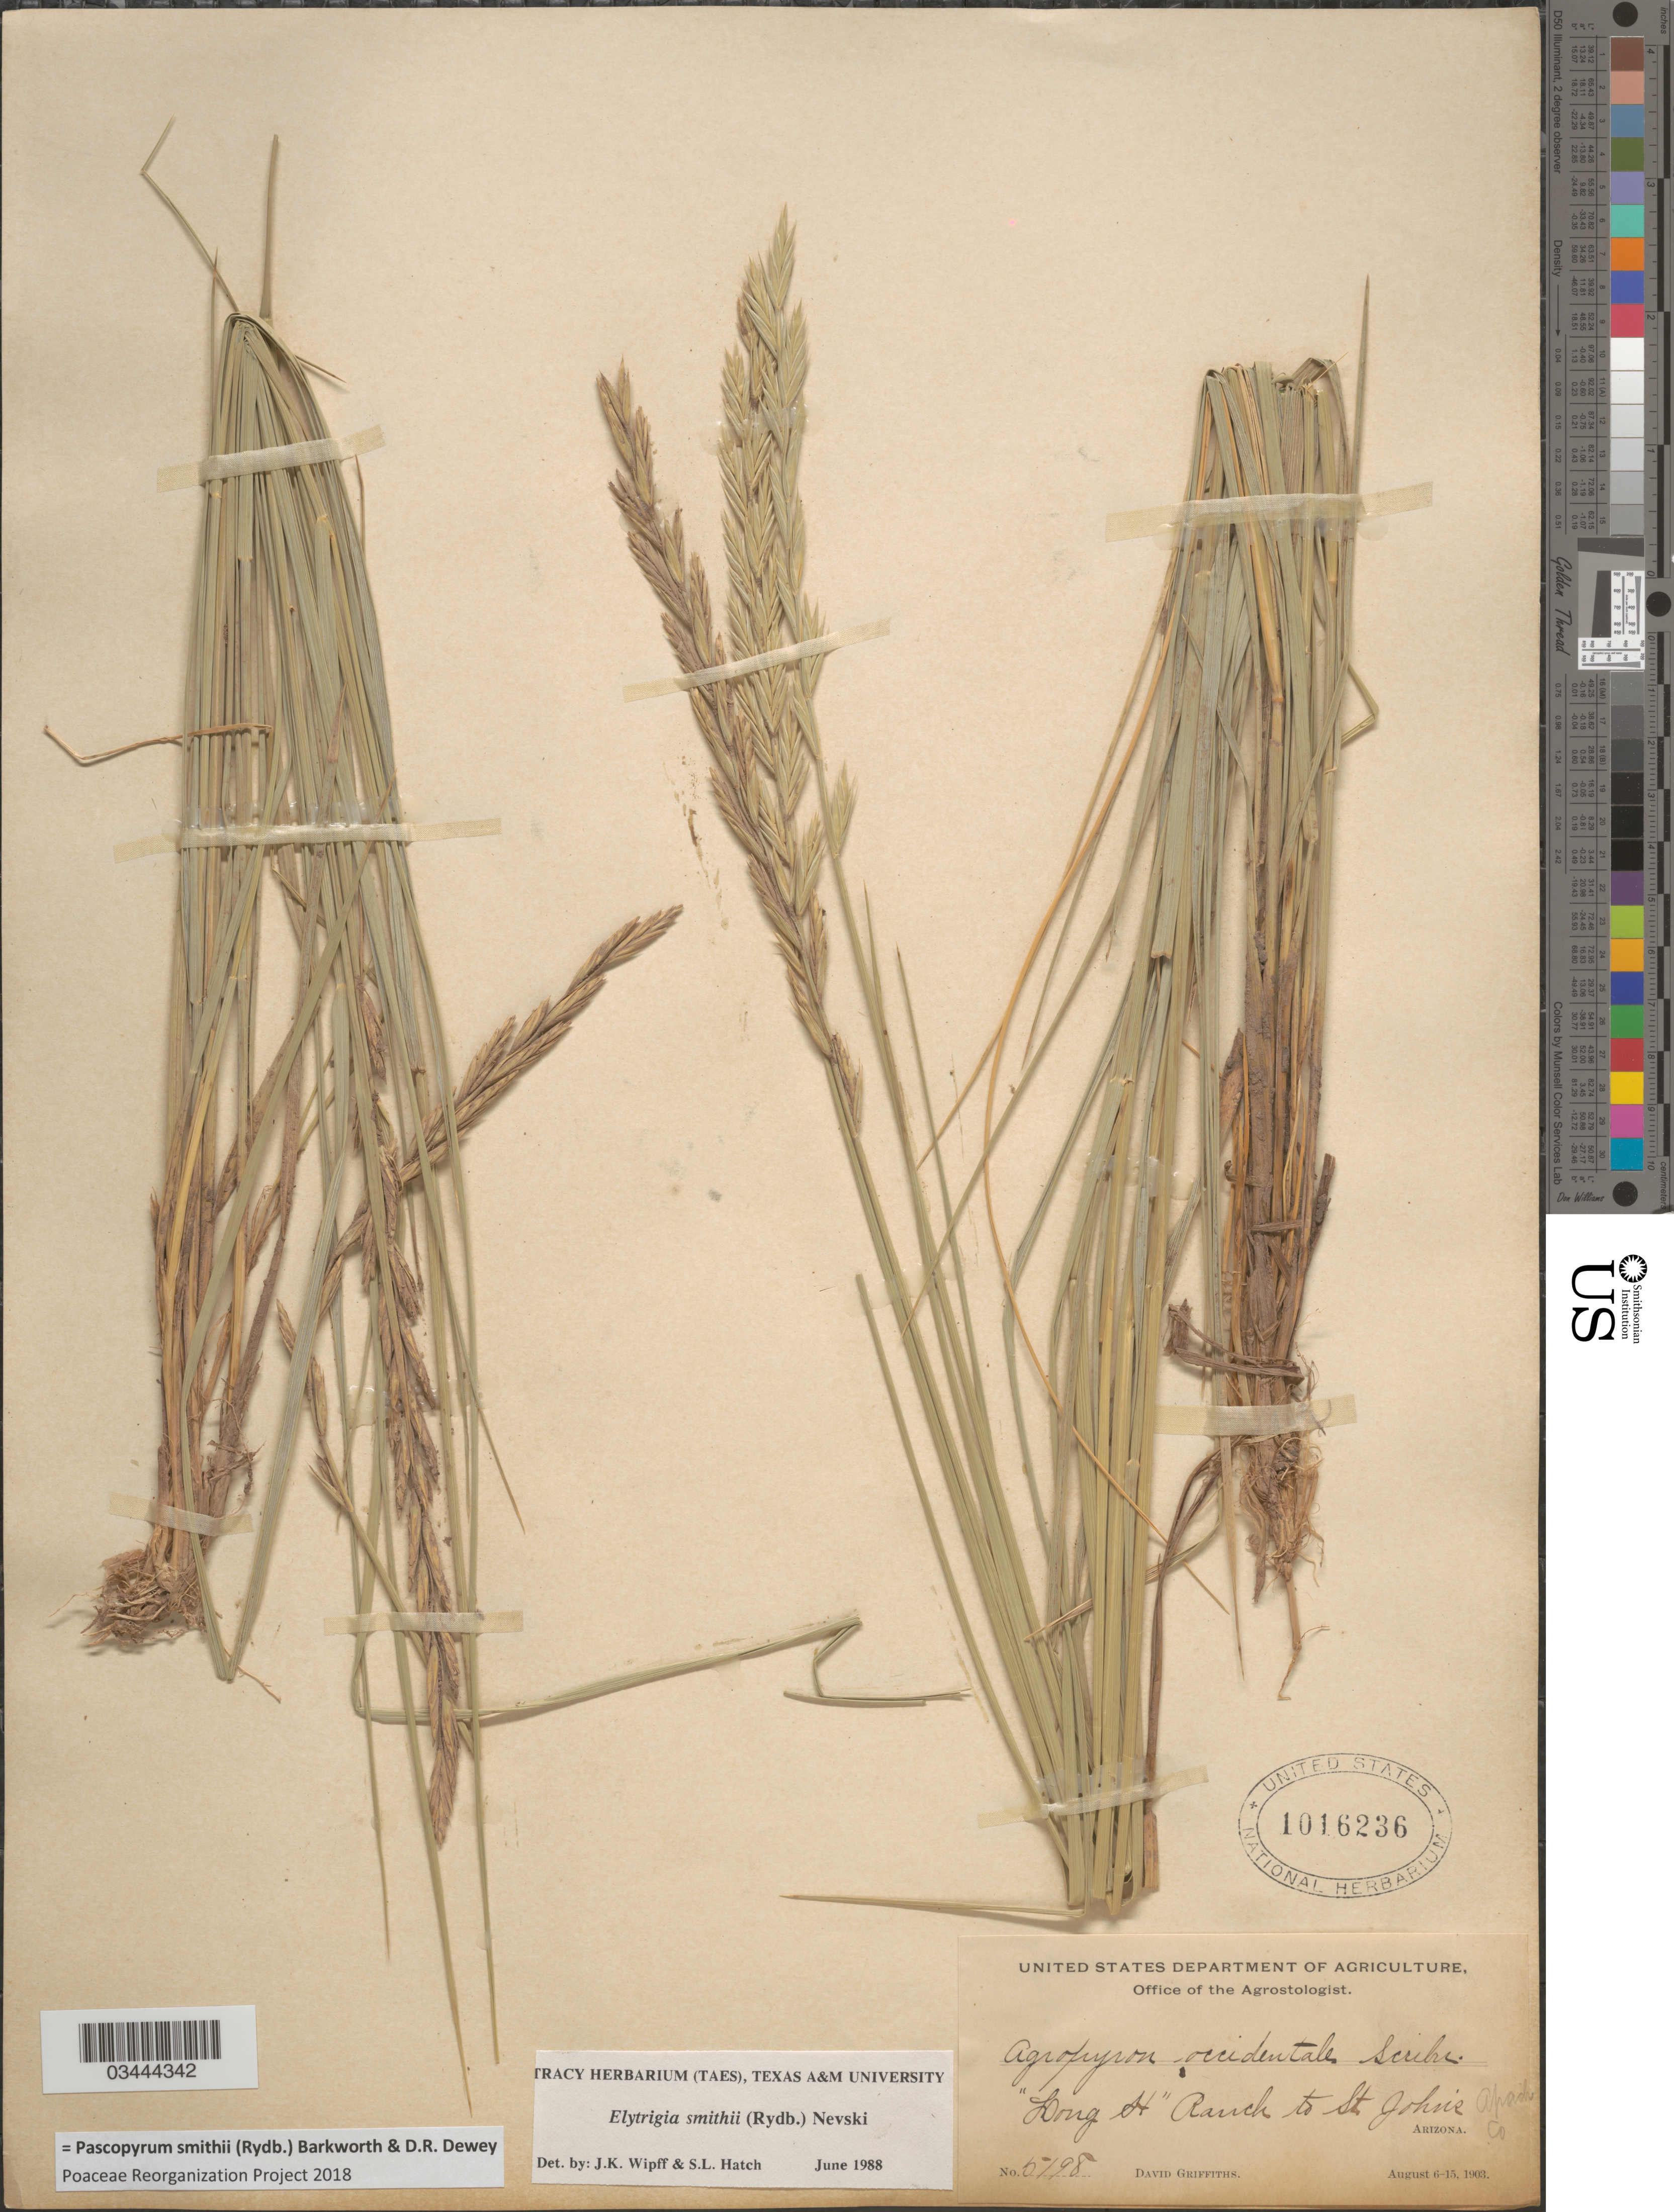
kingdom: Plantae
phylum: Tracheophyta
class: Liliopsida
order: Poales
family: Poaceae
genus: Pascopyrum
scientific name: Pascopyrum smithii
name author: (Rydb.) Barkworth & Dewey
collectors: D. Griffiths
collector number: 5198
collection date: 1903-08-06/1903-08-15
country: United States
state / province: Arizona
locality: Long H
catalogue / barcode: US 1016236